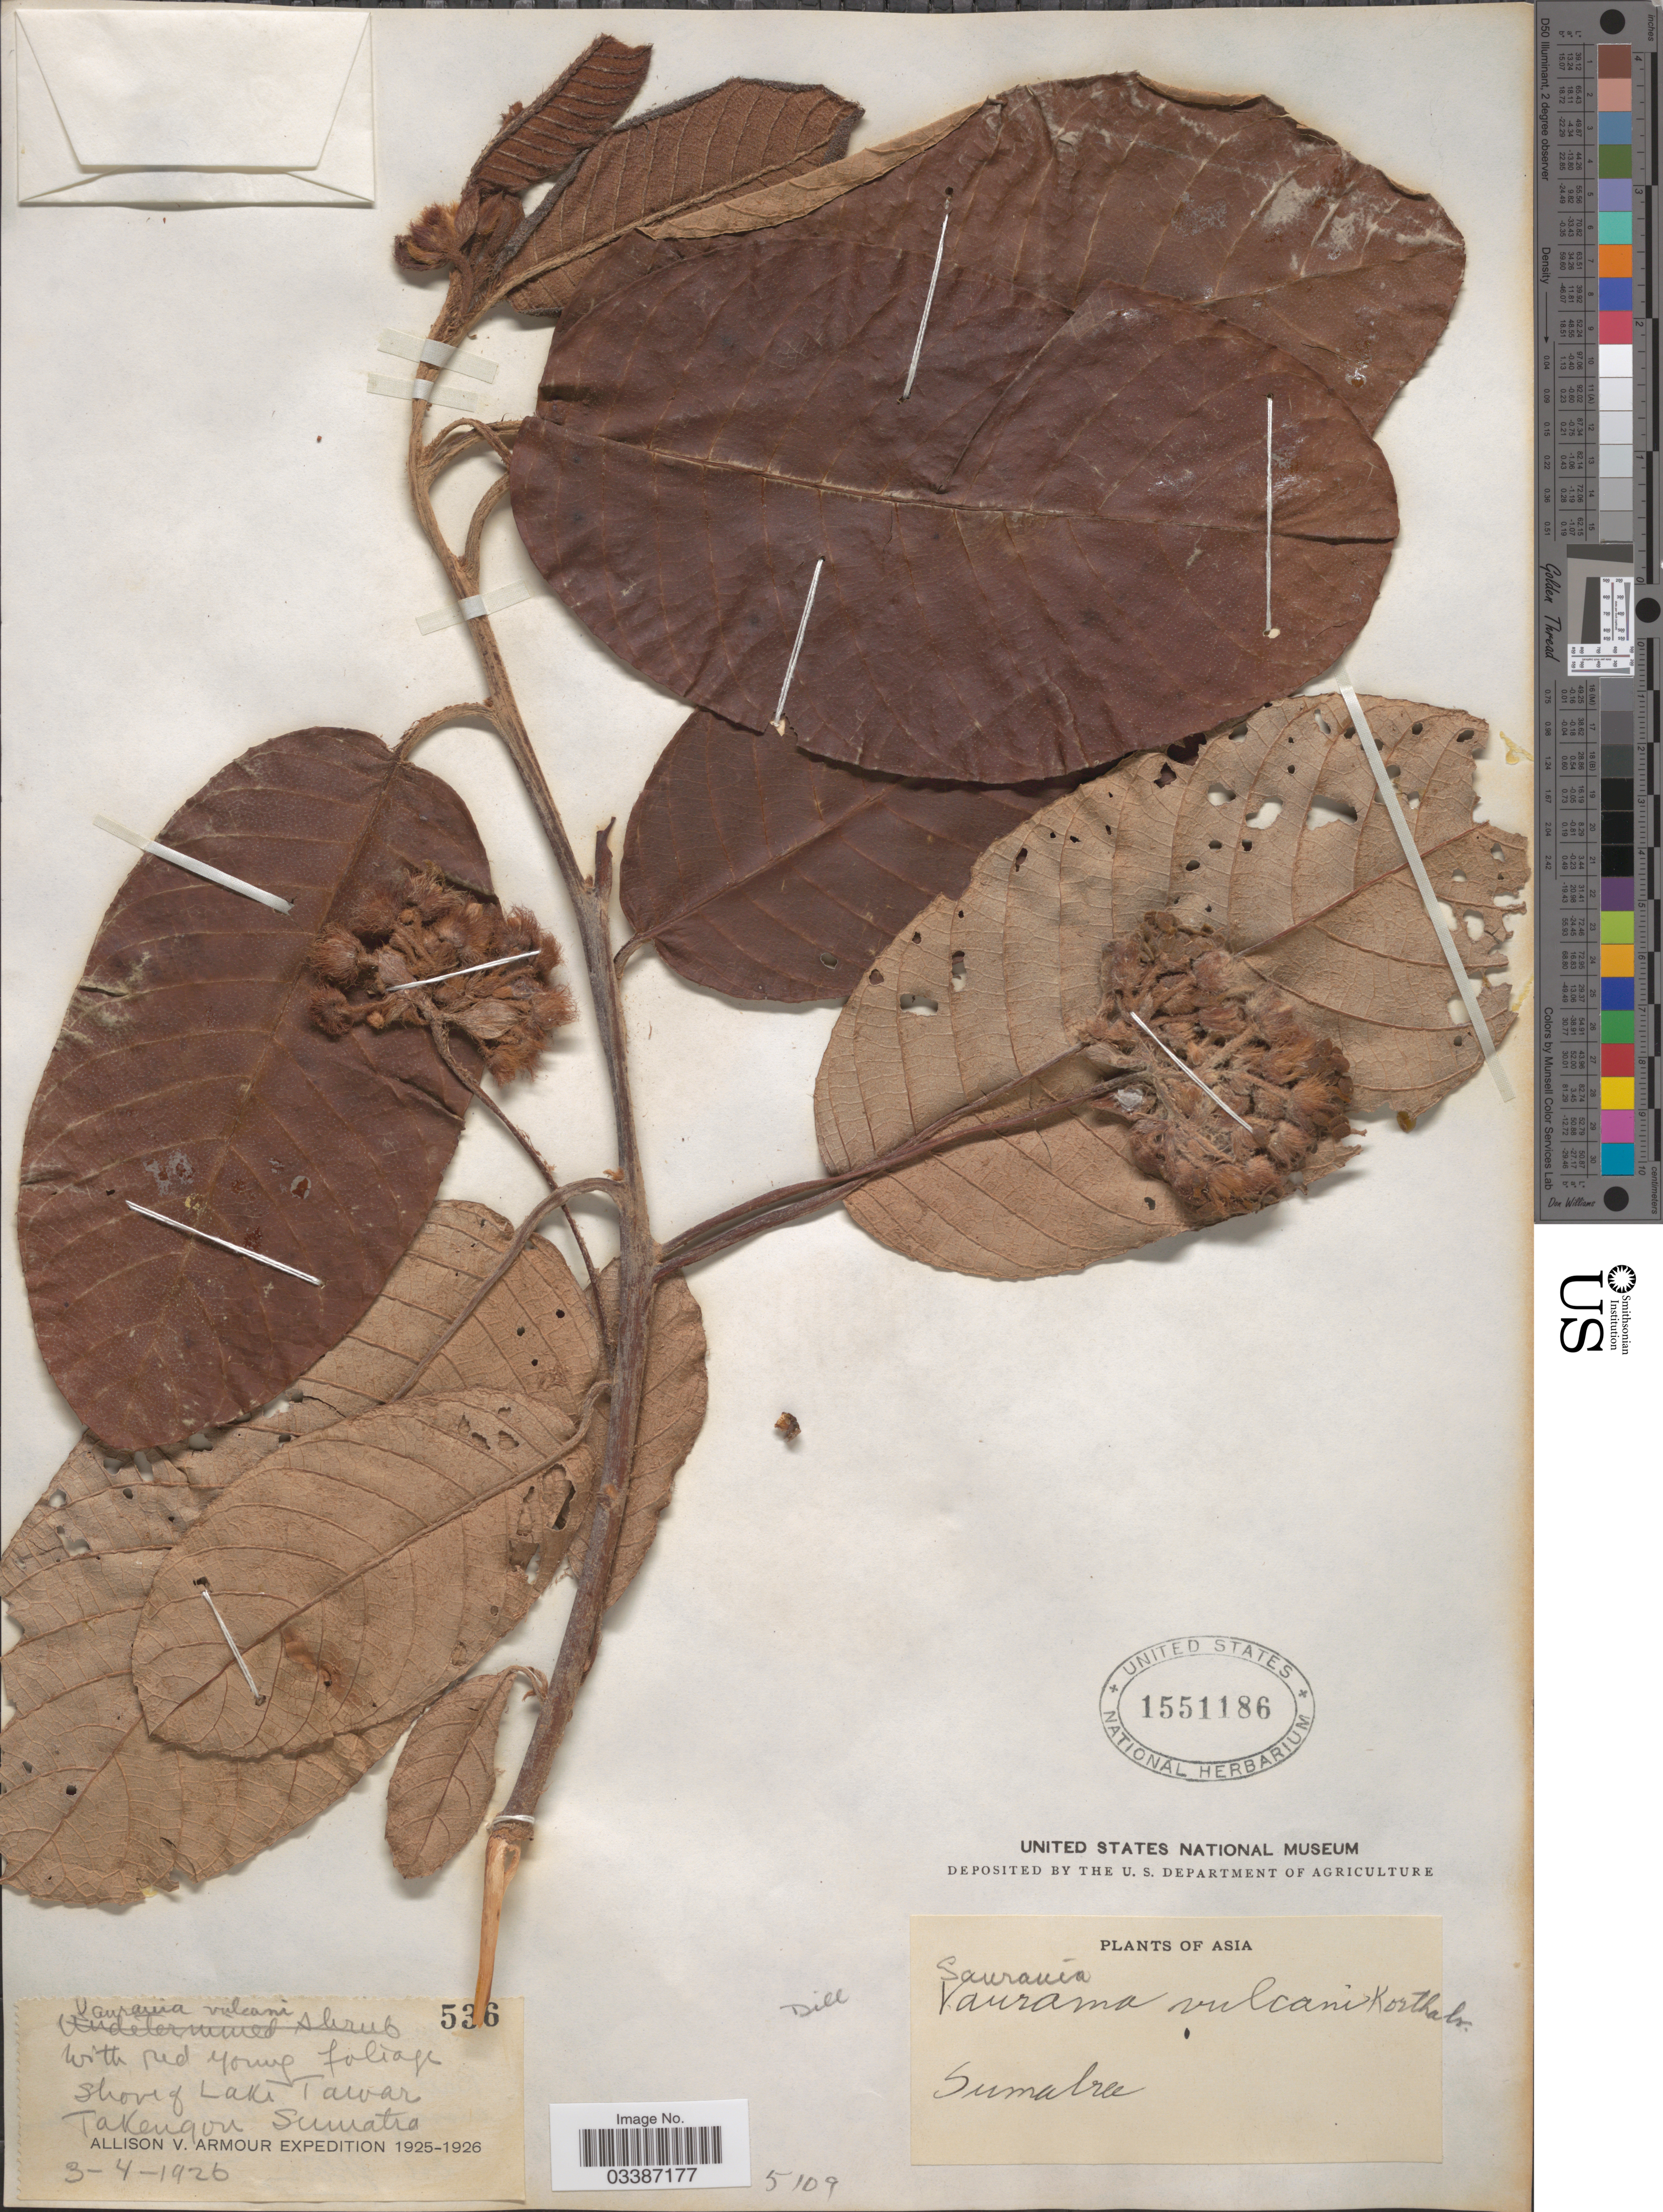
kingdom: Plantae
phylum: Tracheophyta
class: Magnoliopsida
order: Ericales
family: Actinidiaceae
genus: Saurauia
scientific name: Saurauia vulcani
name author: Korth.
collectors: Allison V. Armour Expedition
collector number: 536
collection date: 1926-04-03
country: Indonesia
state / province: Sumatra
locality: Shore of Lake Tawar. Takengon Sumatra. Asia.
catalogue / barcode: US 1551186